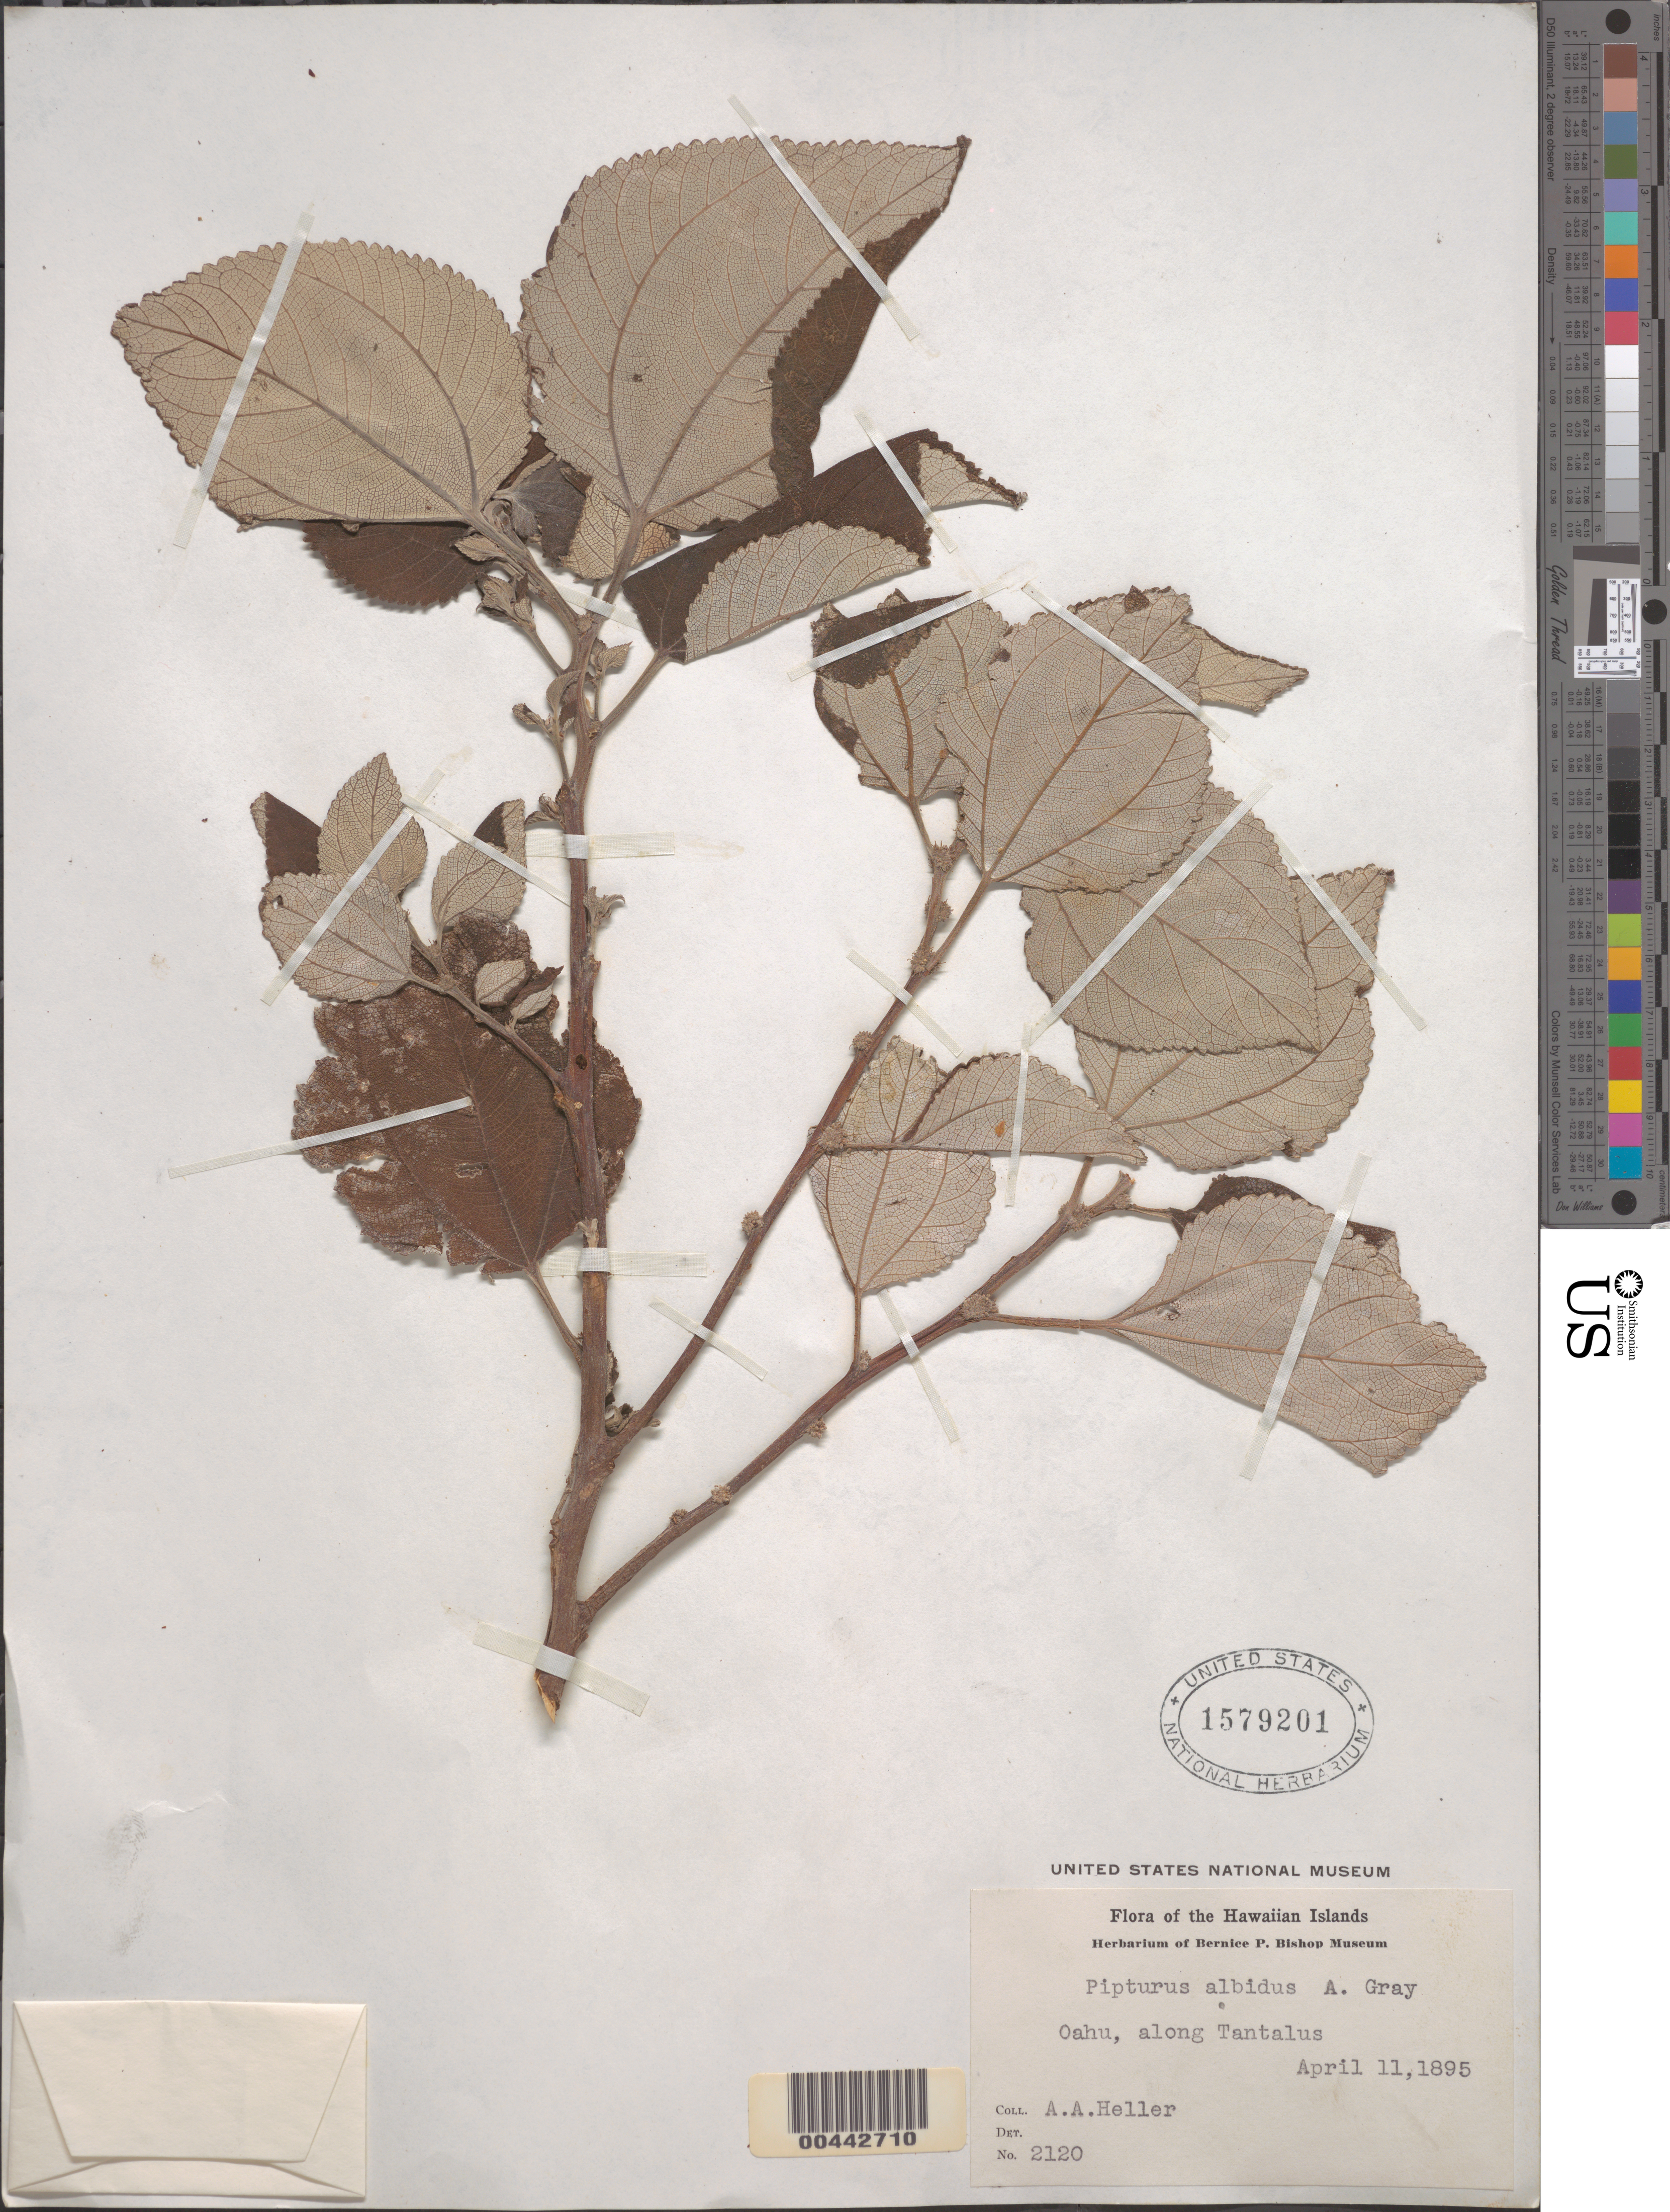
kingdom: Plantae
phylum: Tracheophyta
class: Magnoliopsida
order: Rosales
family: Urticaceae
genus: Pipturus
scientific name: Pipturus albidus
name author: (Hook. & Arn.) A. Gray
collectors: A. A. Heller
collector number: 2120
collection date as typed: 11 Apr 1895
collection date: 1895-04-11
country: United States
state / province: Hawaii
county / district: Honolulu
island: Oahu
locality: along Tantalus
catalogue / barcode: US 1579201